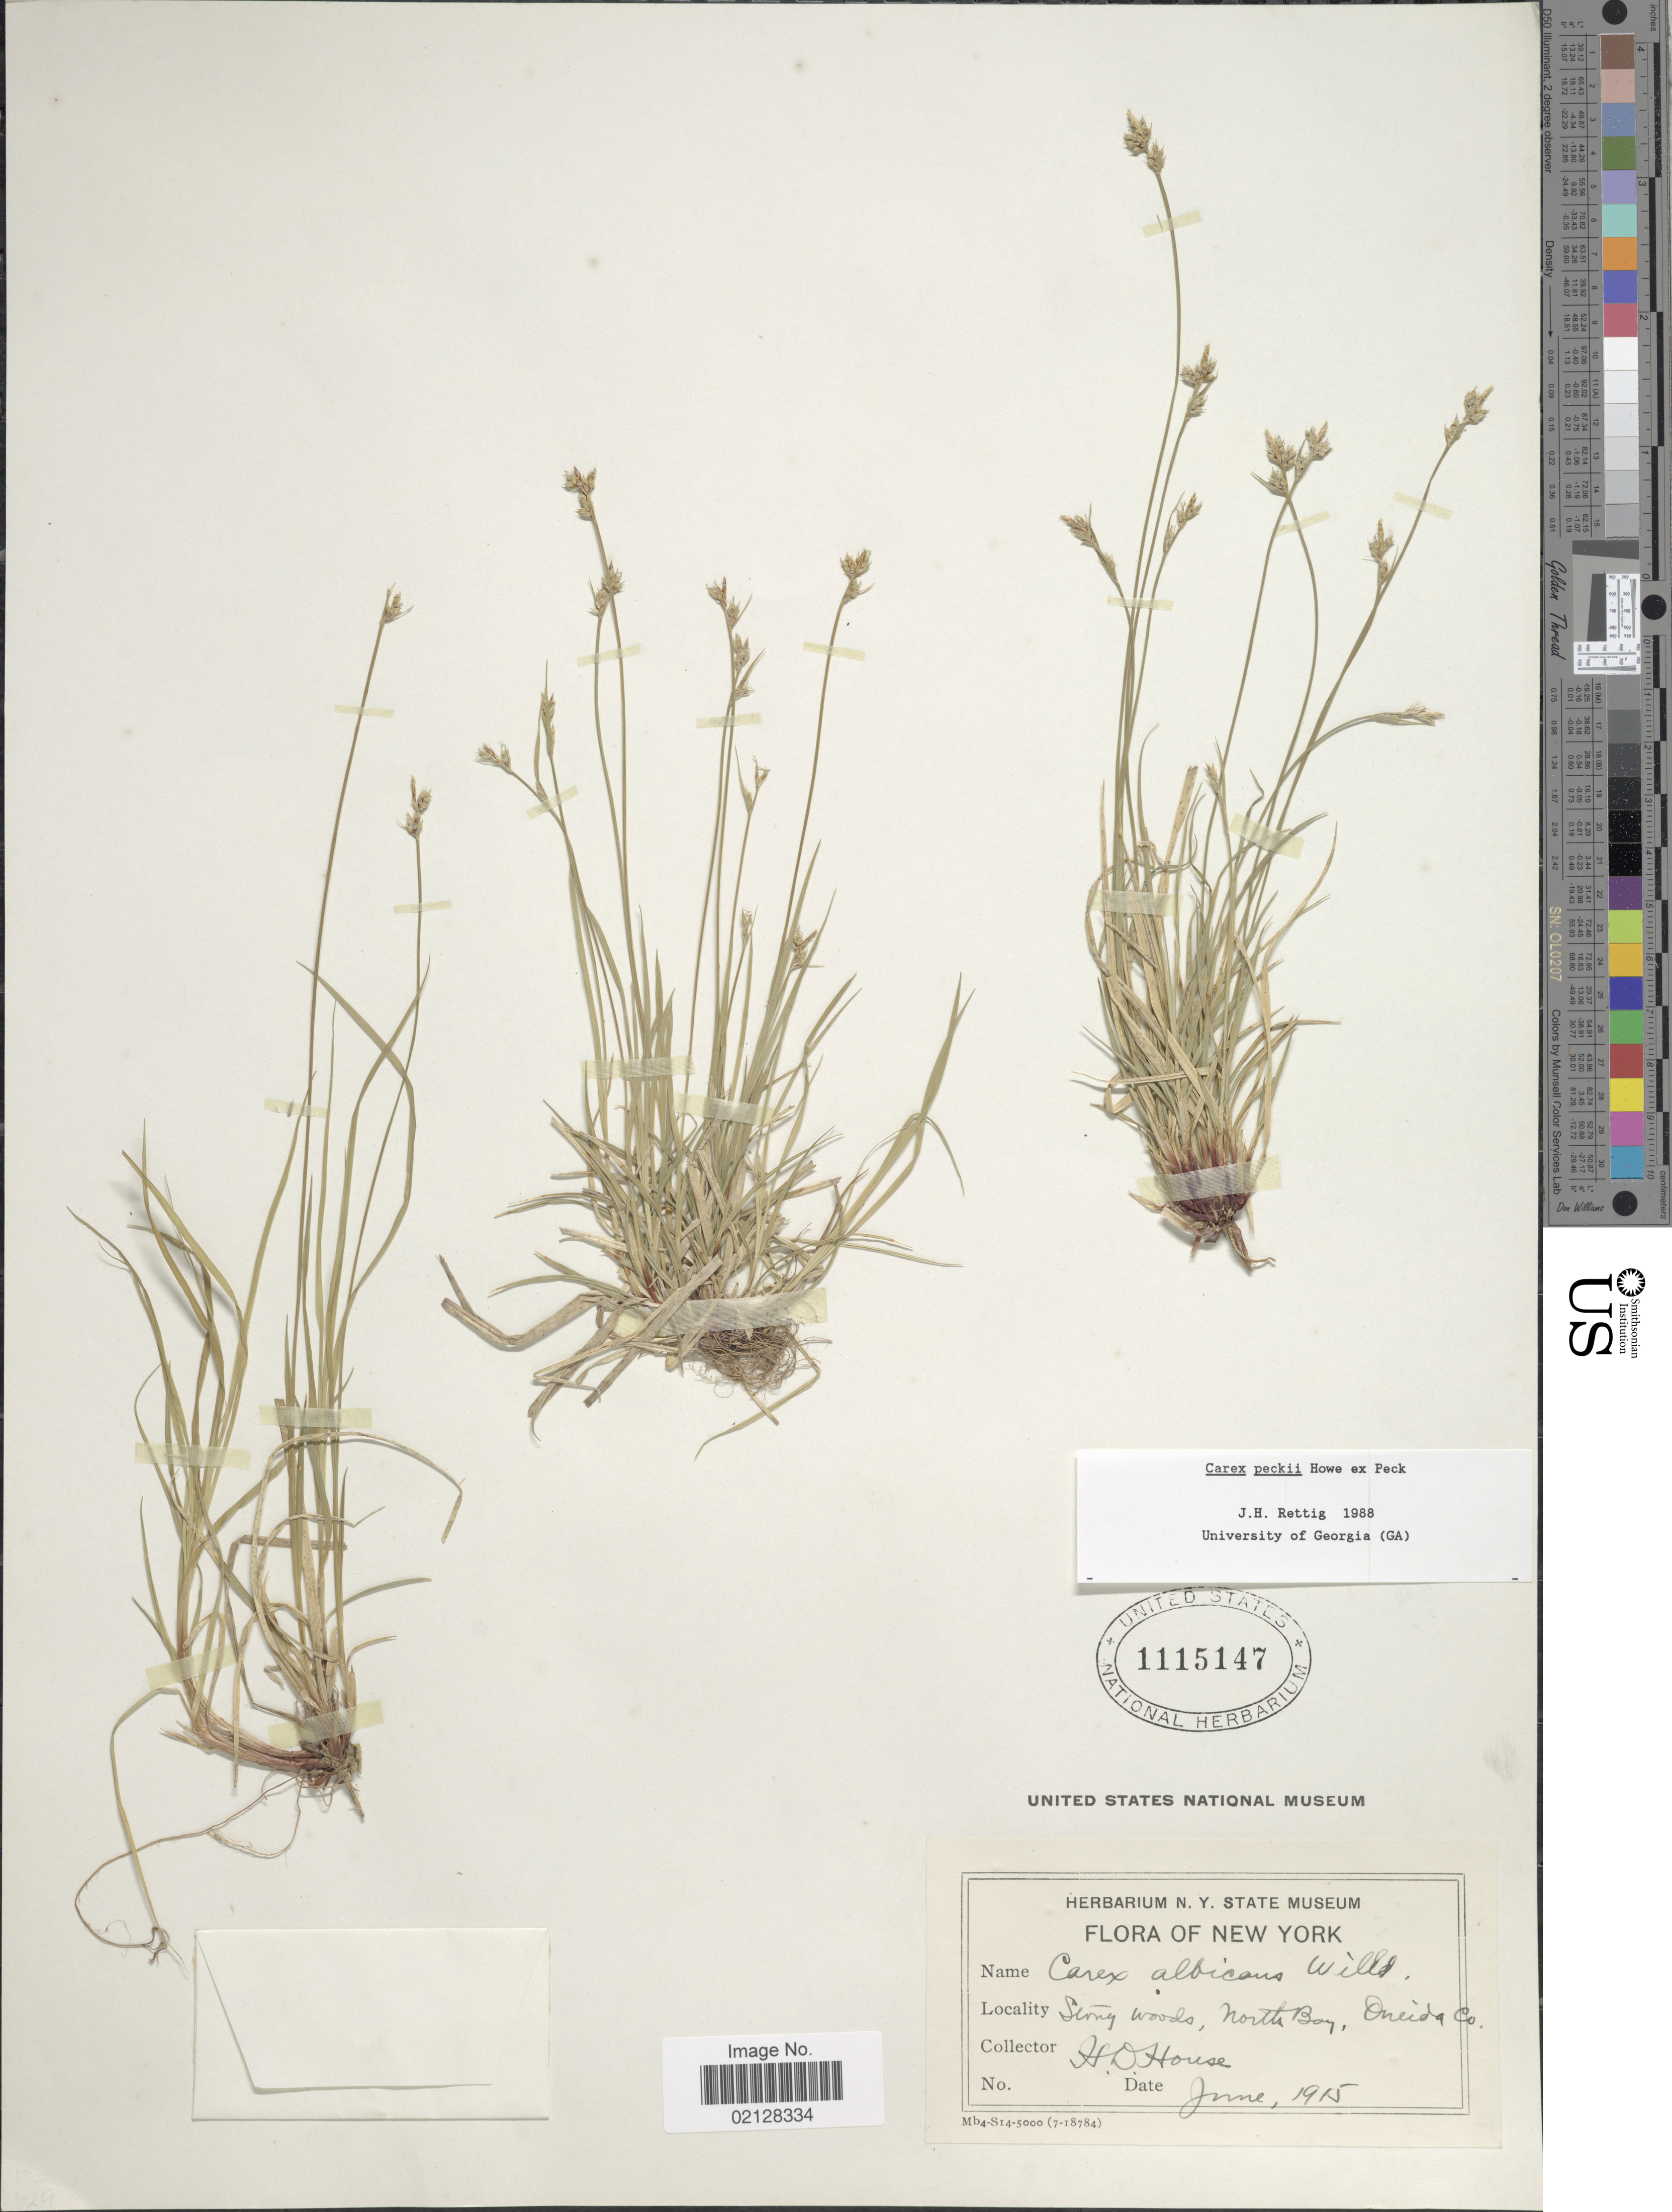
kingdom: Plantae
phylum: Tracheophyta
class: Liliopsida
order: Poales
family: Cyperaceae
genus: Carex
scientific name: Carex peckii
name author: Howe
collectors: H. D. House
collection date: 1915-06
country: United States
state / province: New York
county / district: Oneida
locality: Stony woods, North Bay, Oneida Co.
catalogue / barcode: US 1115147